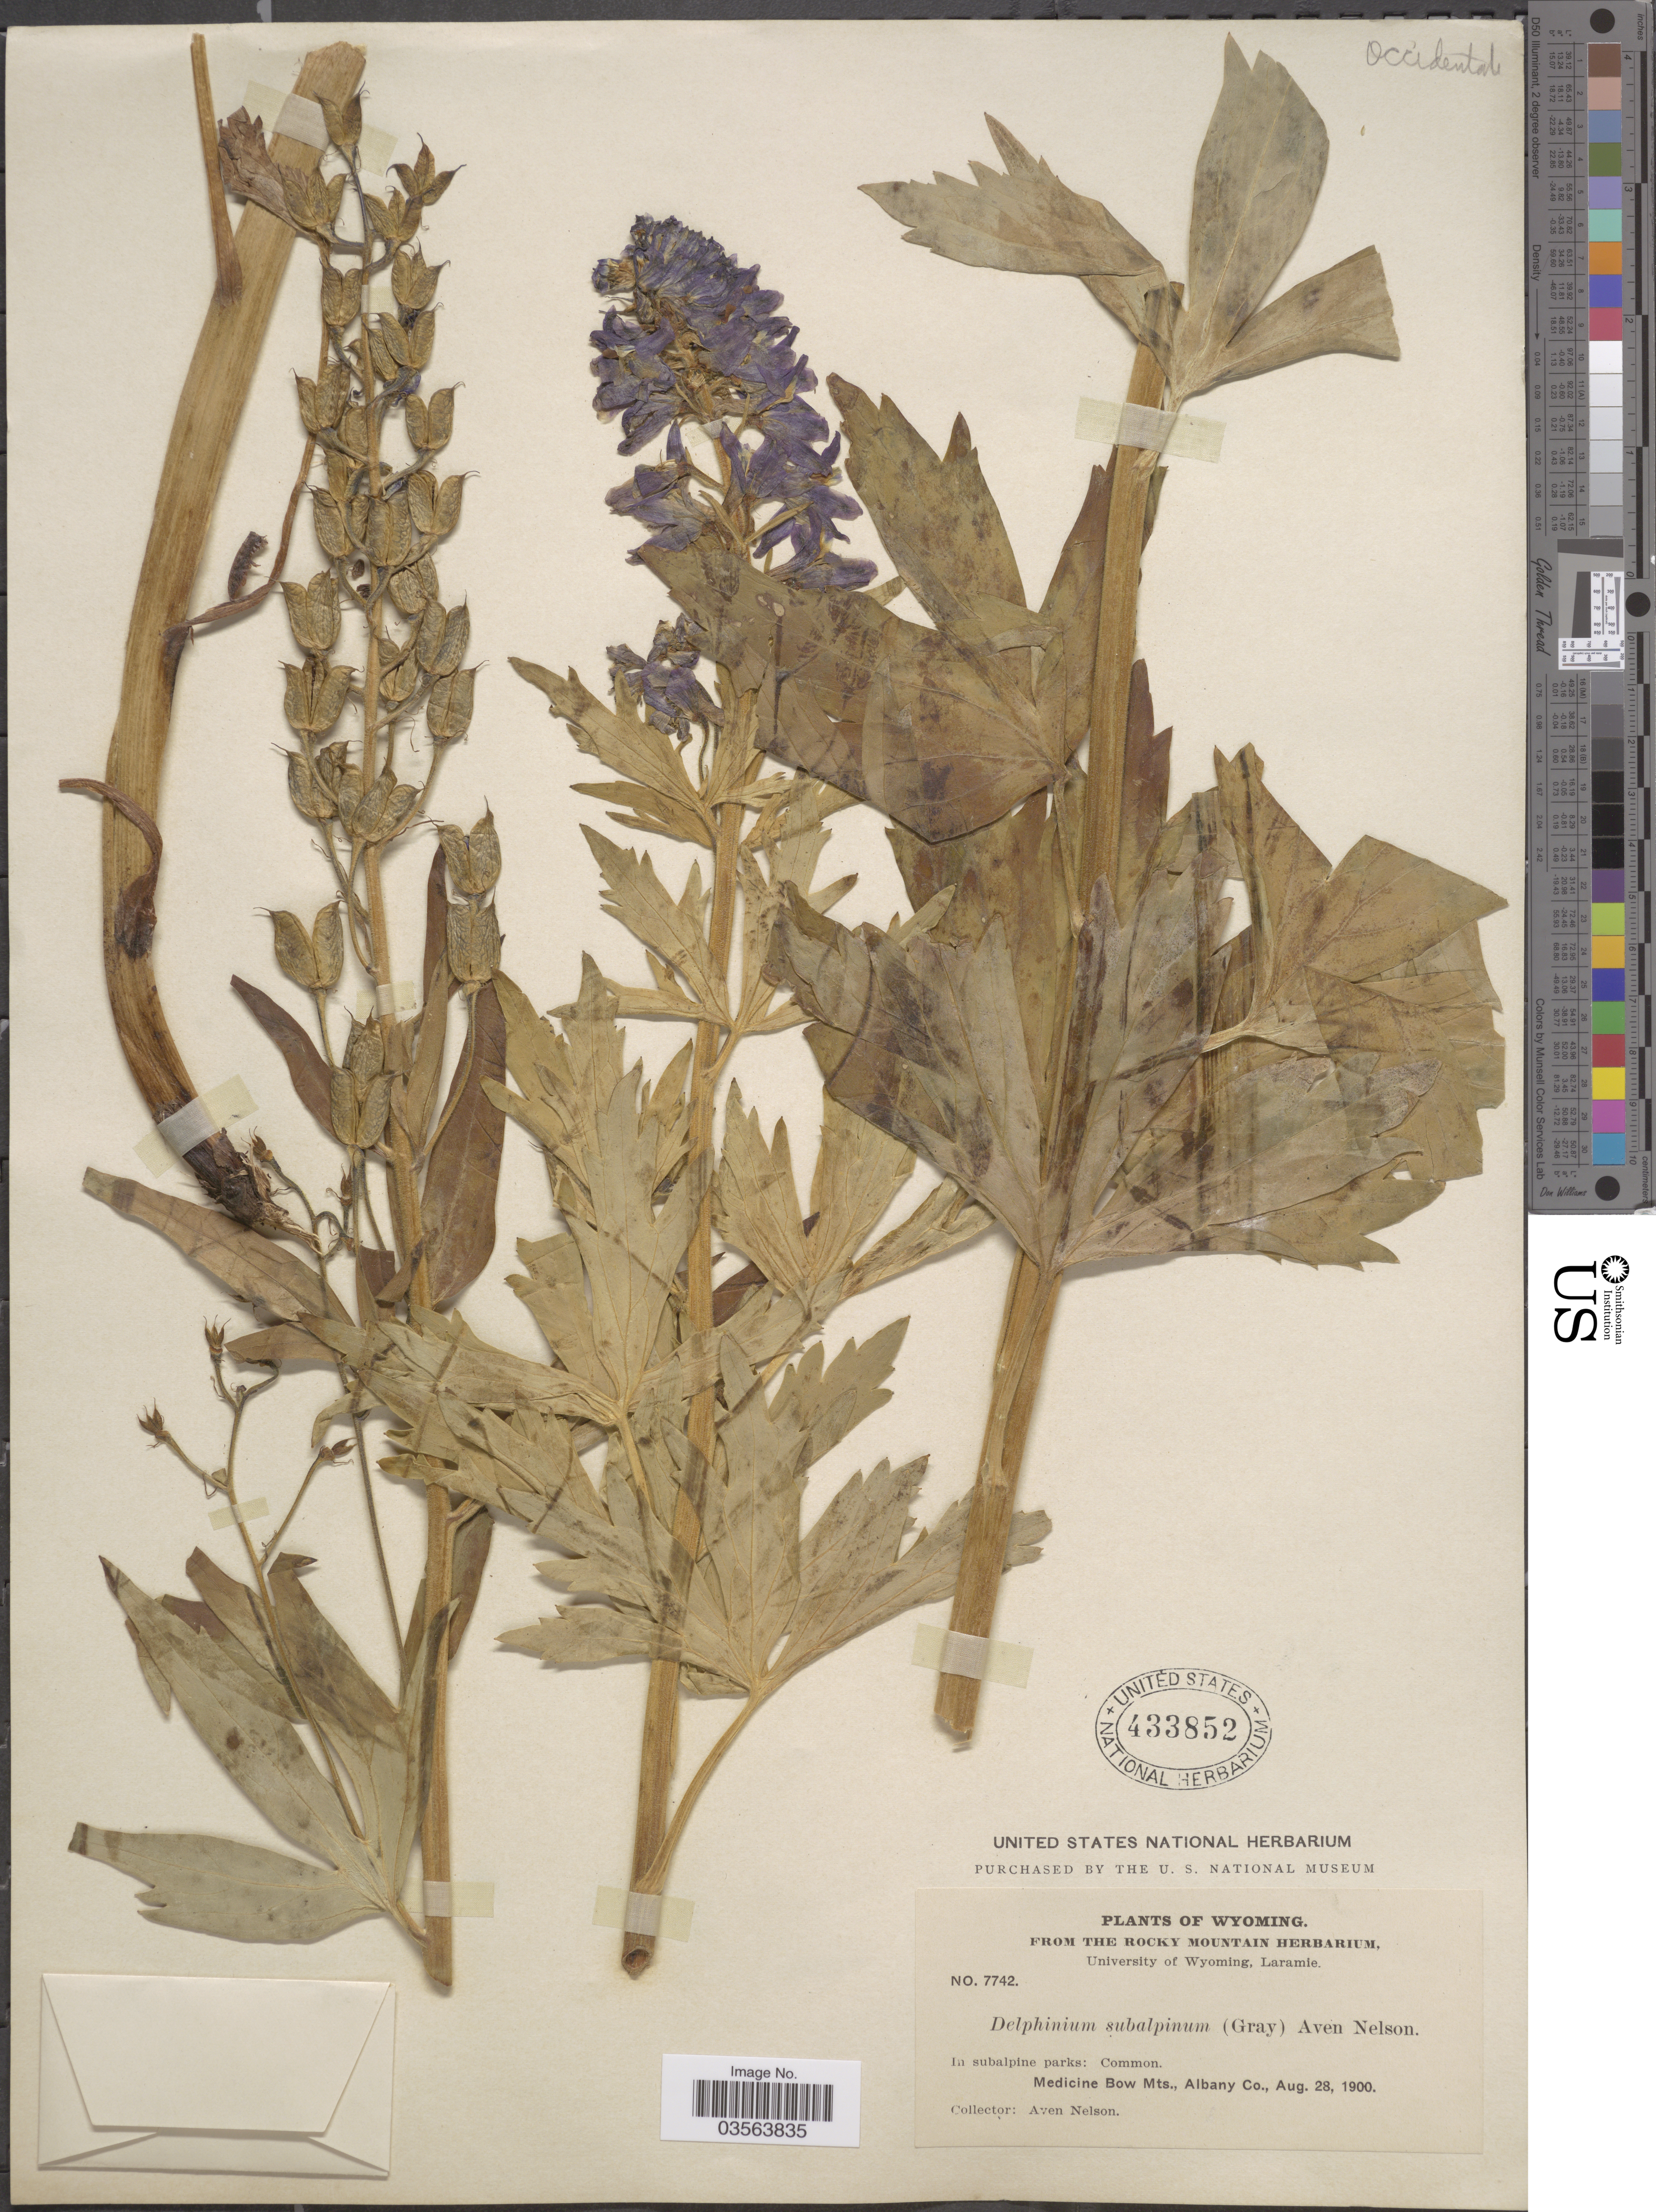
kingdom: Plantae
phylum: Tracheophyta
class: Magnoliopsida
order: Ranunculales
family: Ranunculaceae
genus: Delphinium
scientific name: Delphinium x occidentale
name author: (S. Watson) S. Watson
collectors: A. Nelson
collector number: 7742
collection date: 1900-08-28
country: United States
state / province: Wyoming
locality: In subalpine parks: Common. Medicine Bow Mts., Albany Co.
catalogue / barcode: US 433852